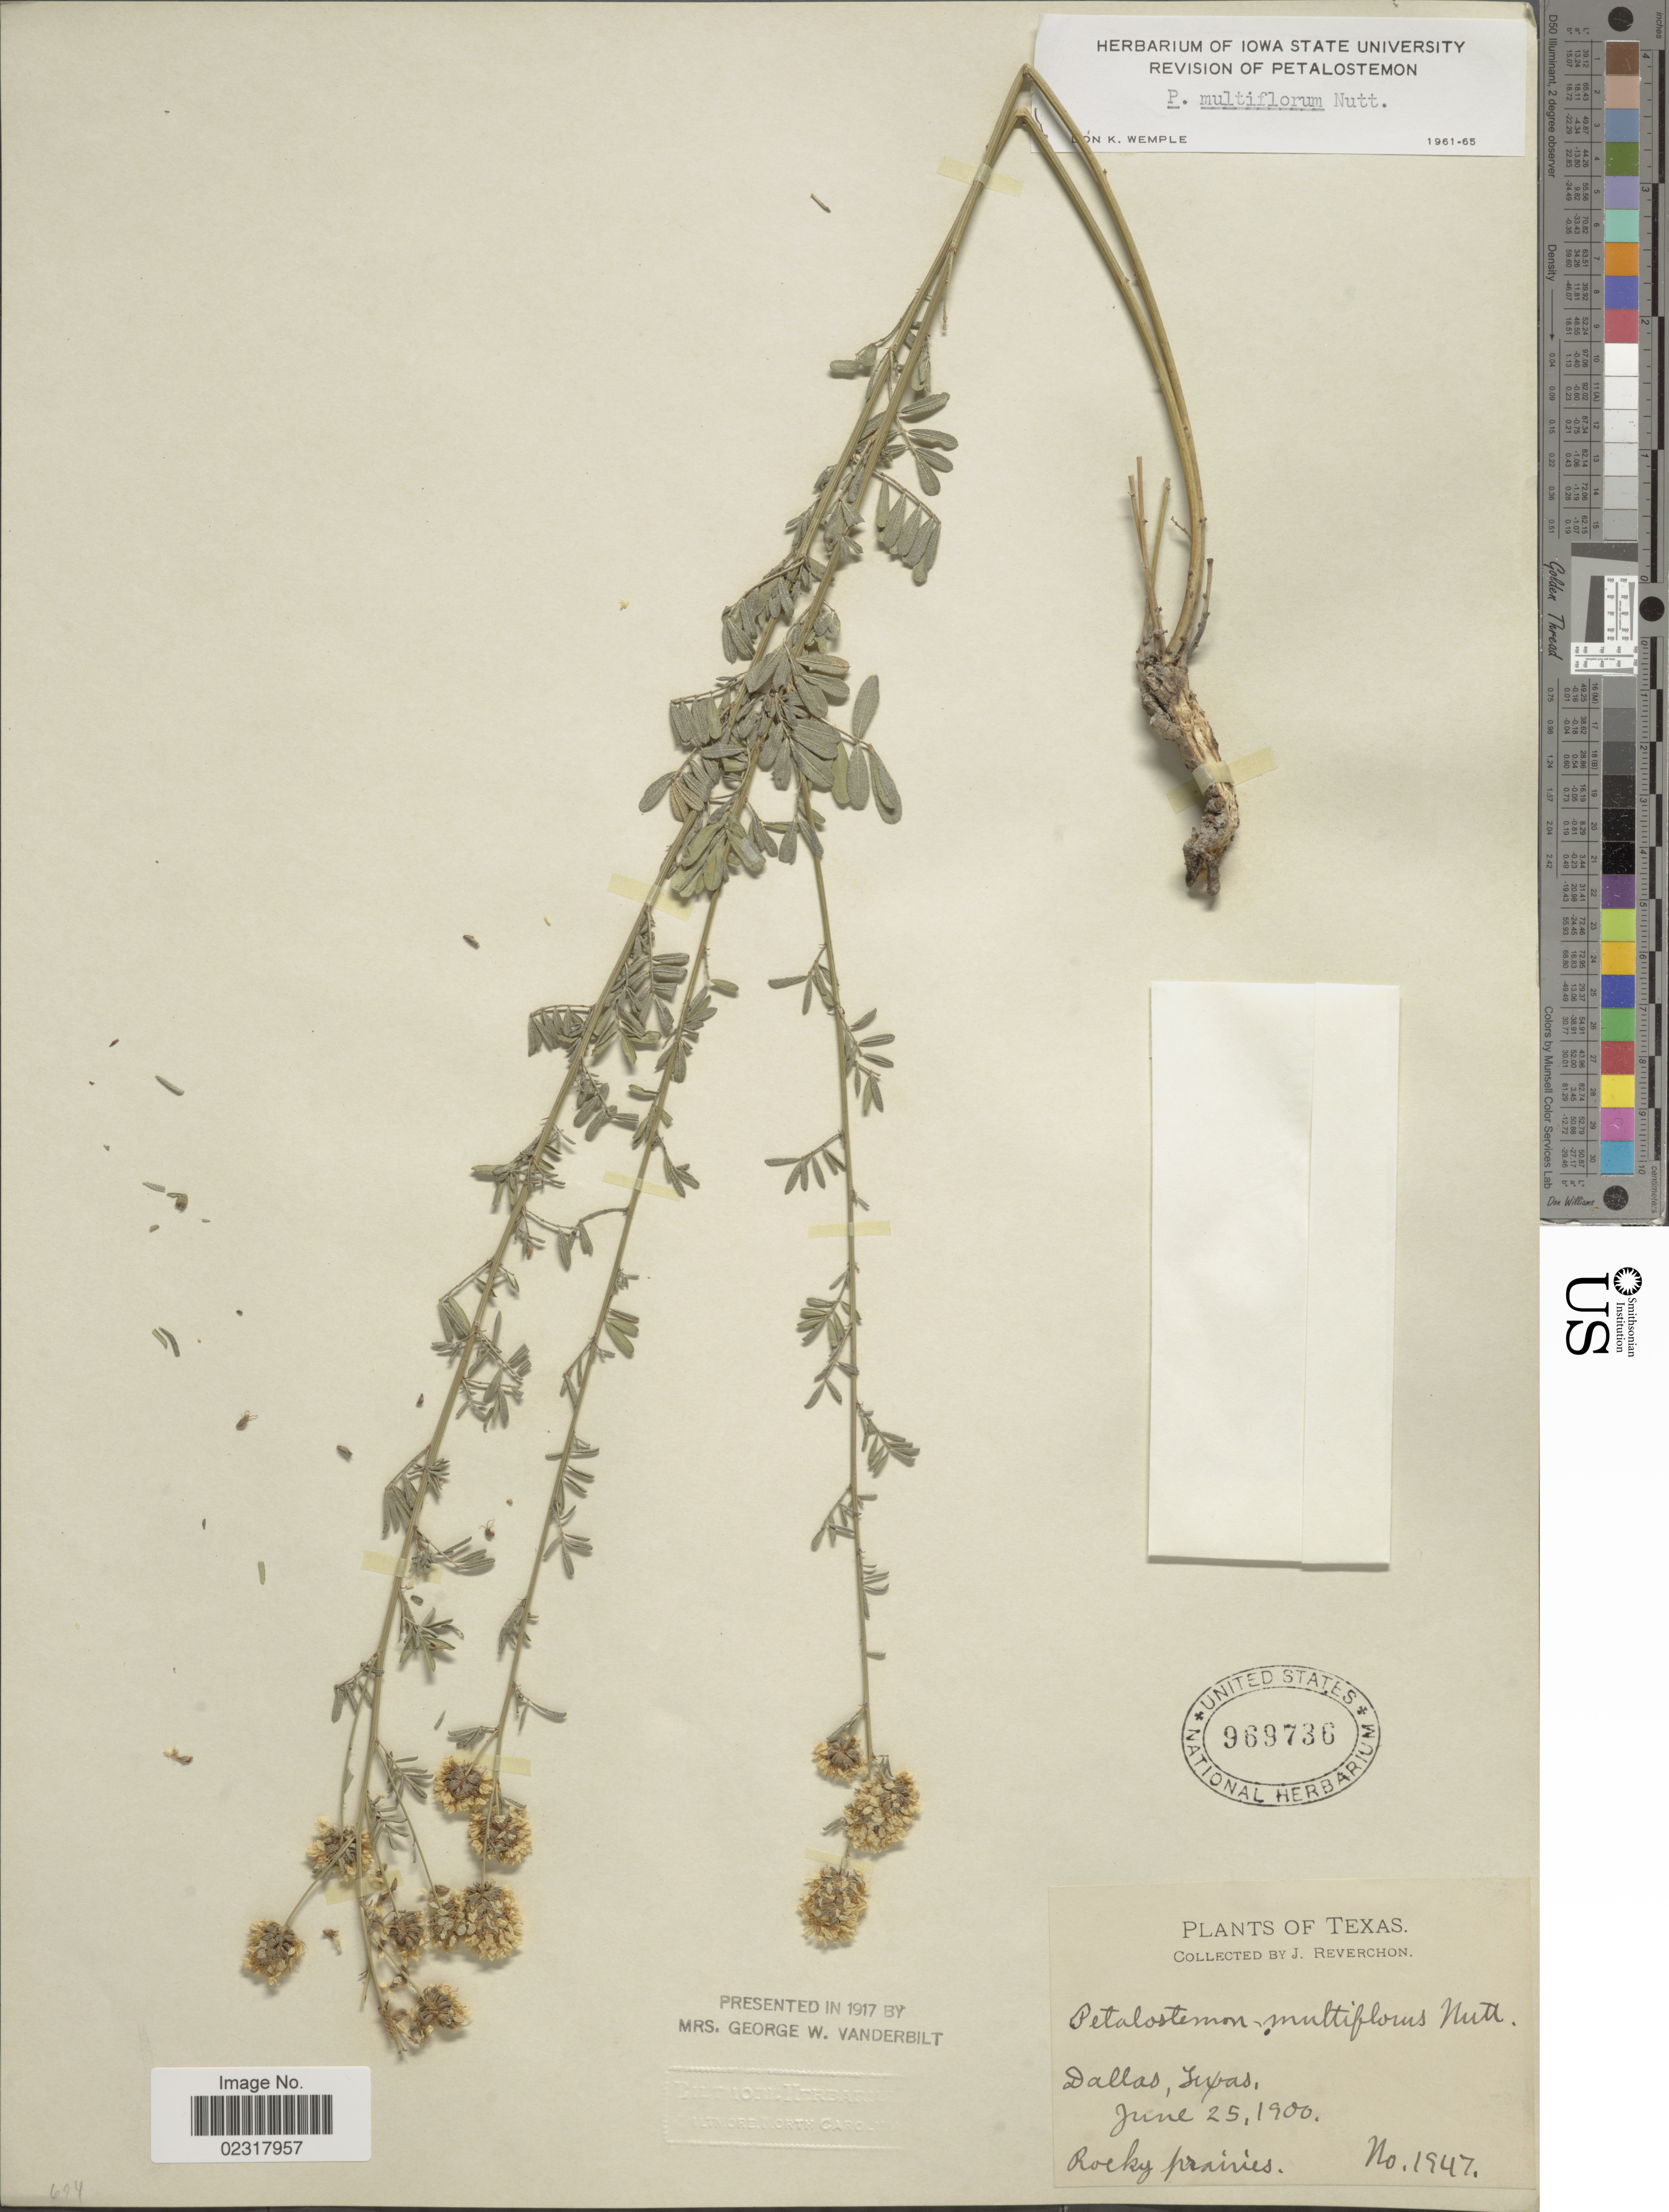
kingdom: Plantae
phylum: Tracheophyta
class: Magnoliopsida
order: Fabales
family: Fabaceae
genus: Dalea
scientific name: Dalea multiflora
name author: (Nutt.) Shinners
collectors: J. Reverchon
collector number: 1947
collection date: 1900-06-25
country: United States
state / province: Texas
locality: Dallas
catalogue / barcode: US 969736